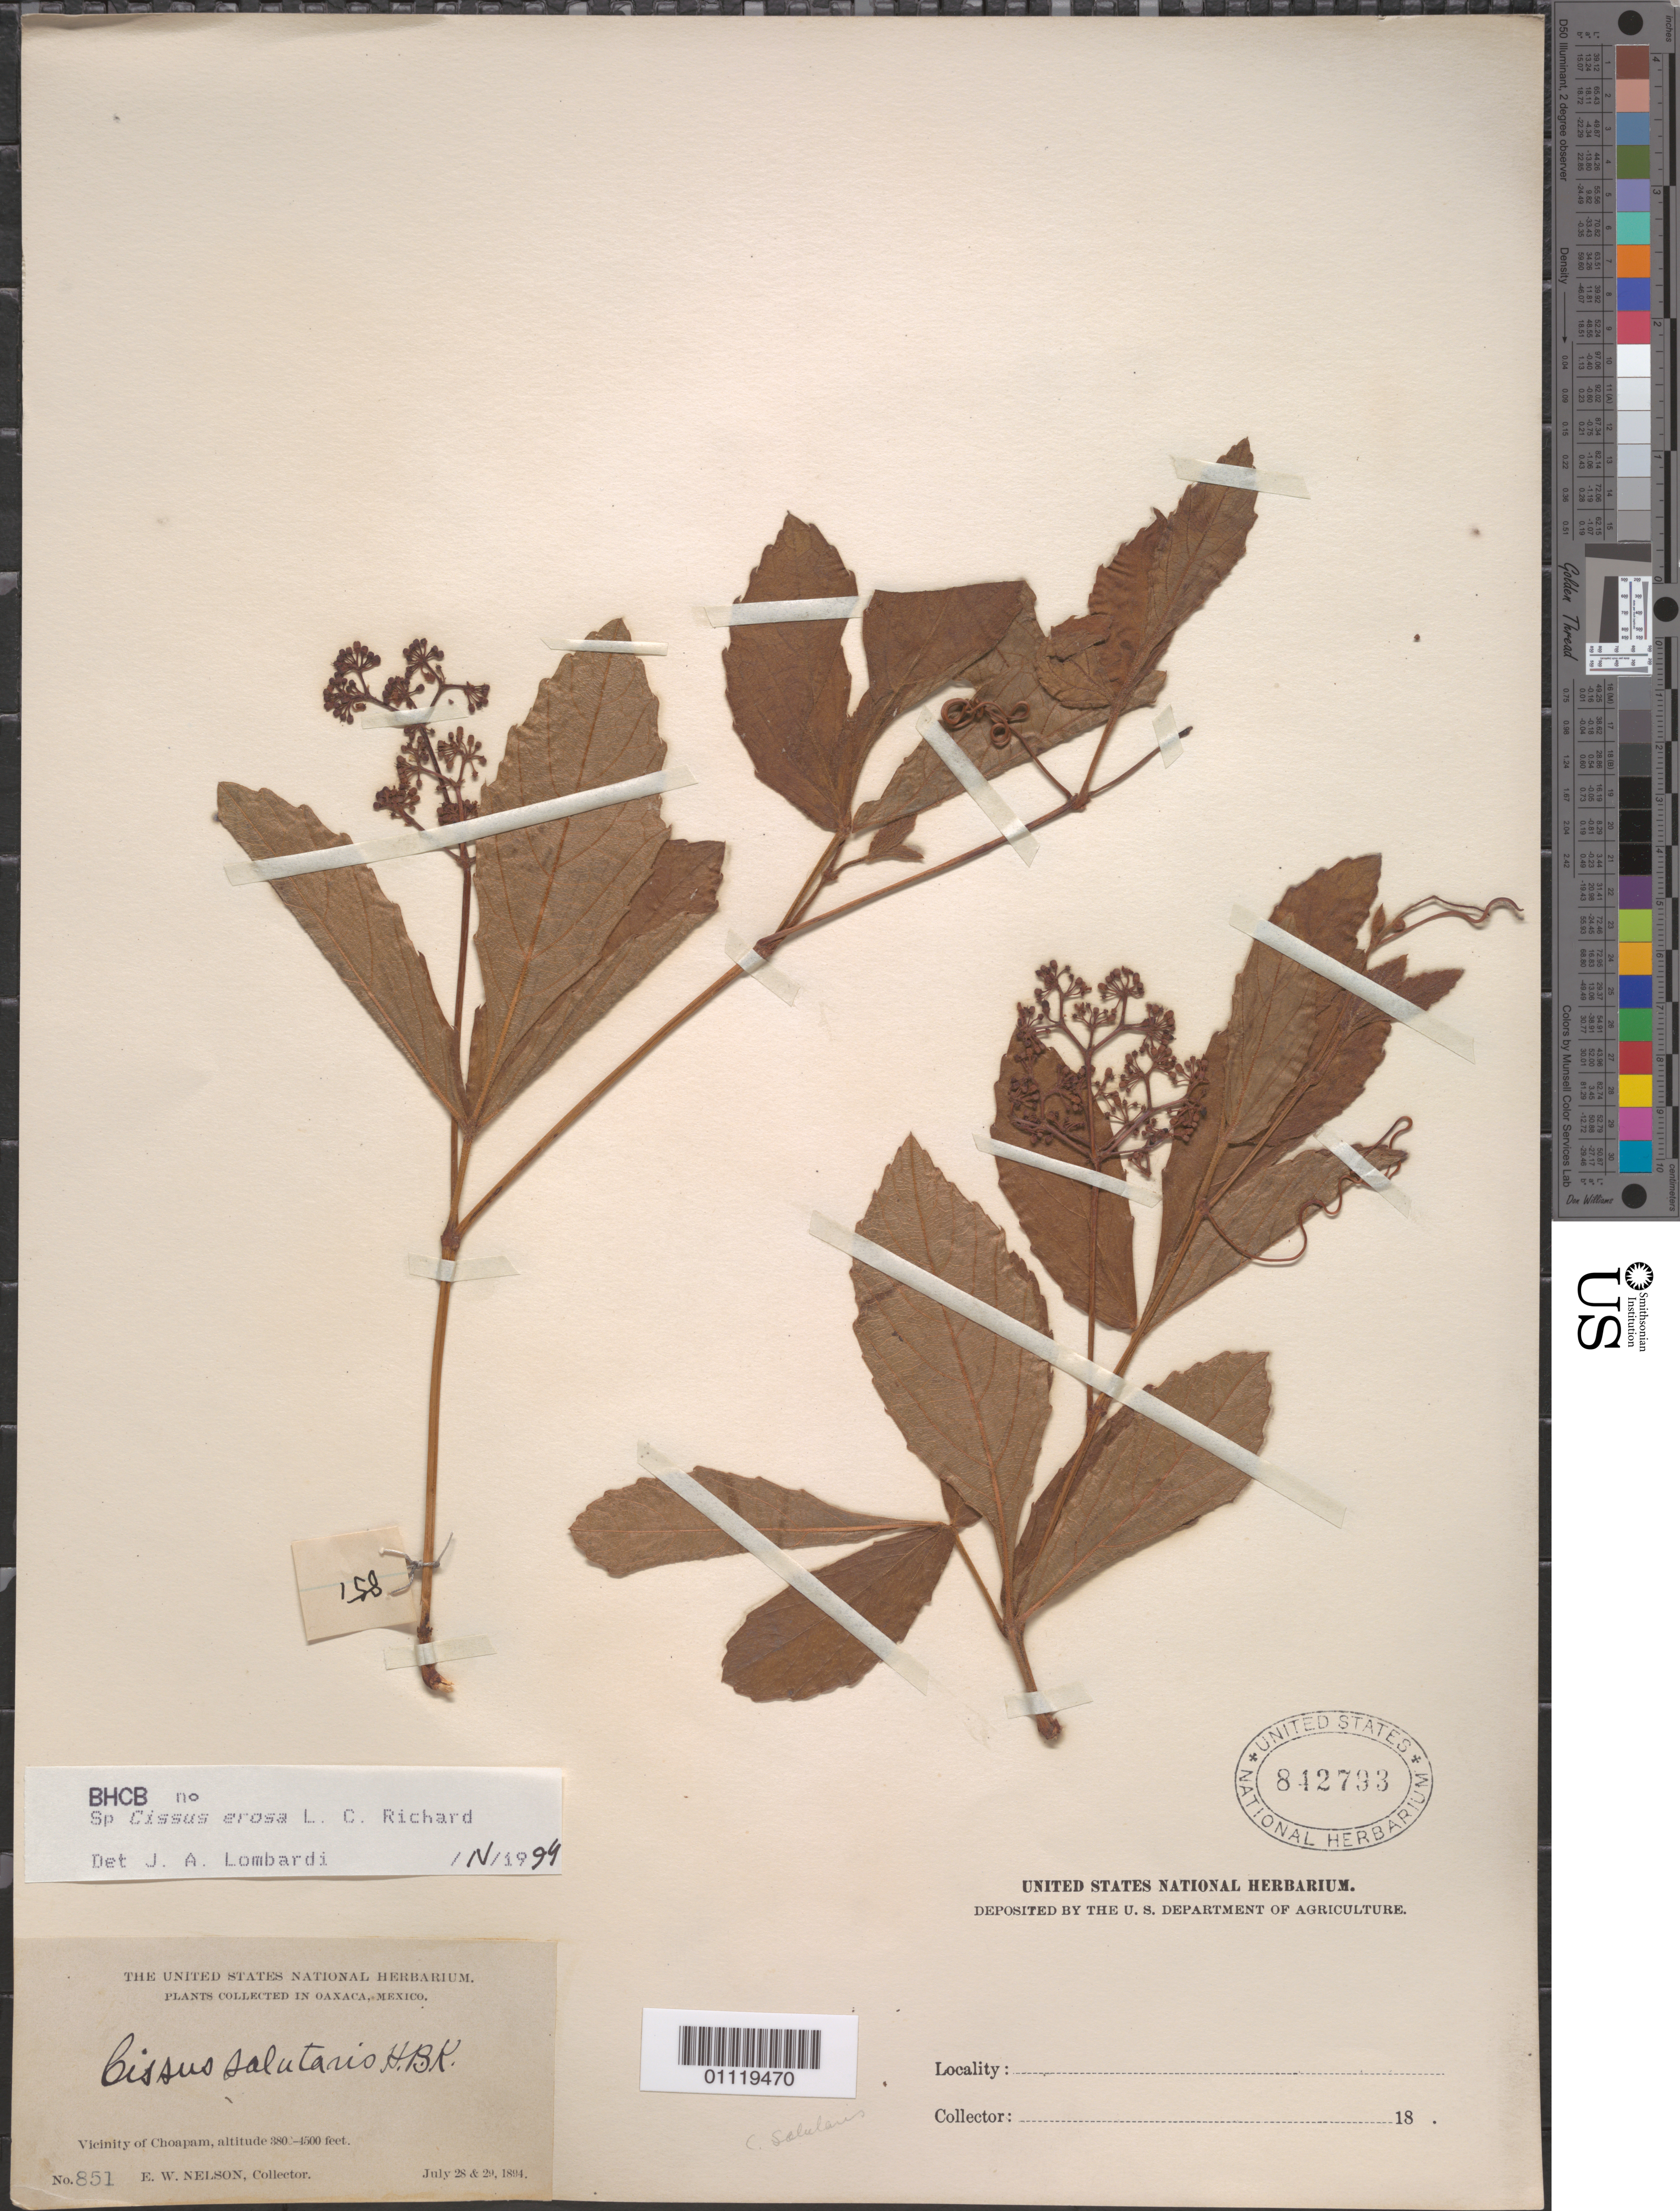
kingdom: Plantae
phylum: Tracheophyta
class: Magnoliopsida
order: Vitales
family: Vitaceae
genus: Cissus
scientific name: Cissus erosa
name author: Rich.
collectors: E. W. Nelson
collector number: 851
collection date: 1894-07-28/1894-07-29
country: Mexico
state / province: Oaxaca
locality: Vicinity of Choapam.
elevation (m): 116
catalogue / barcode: US 842793